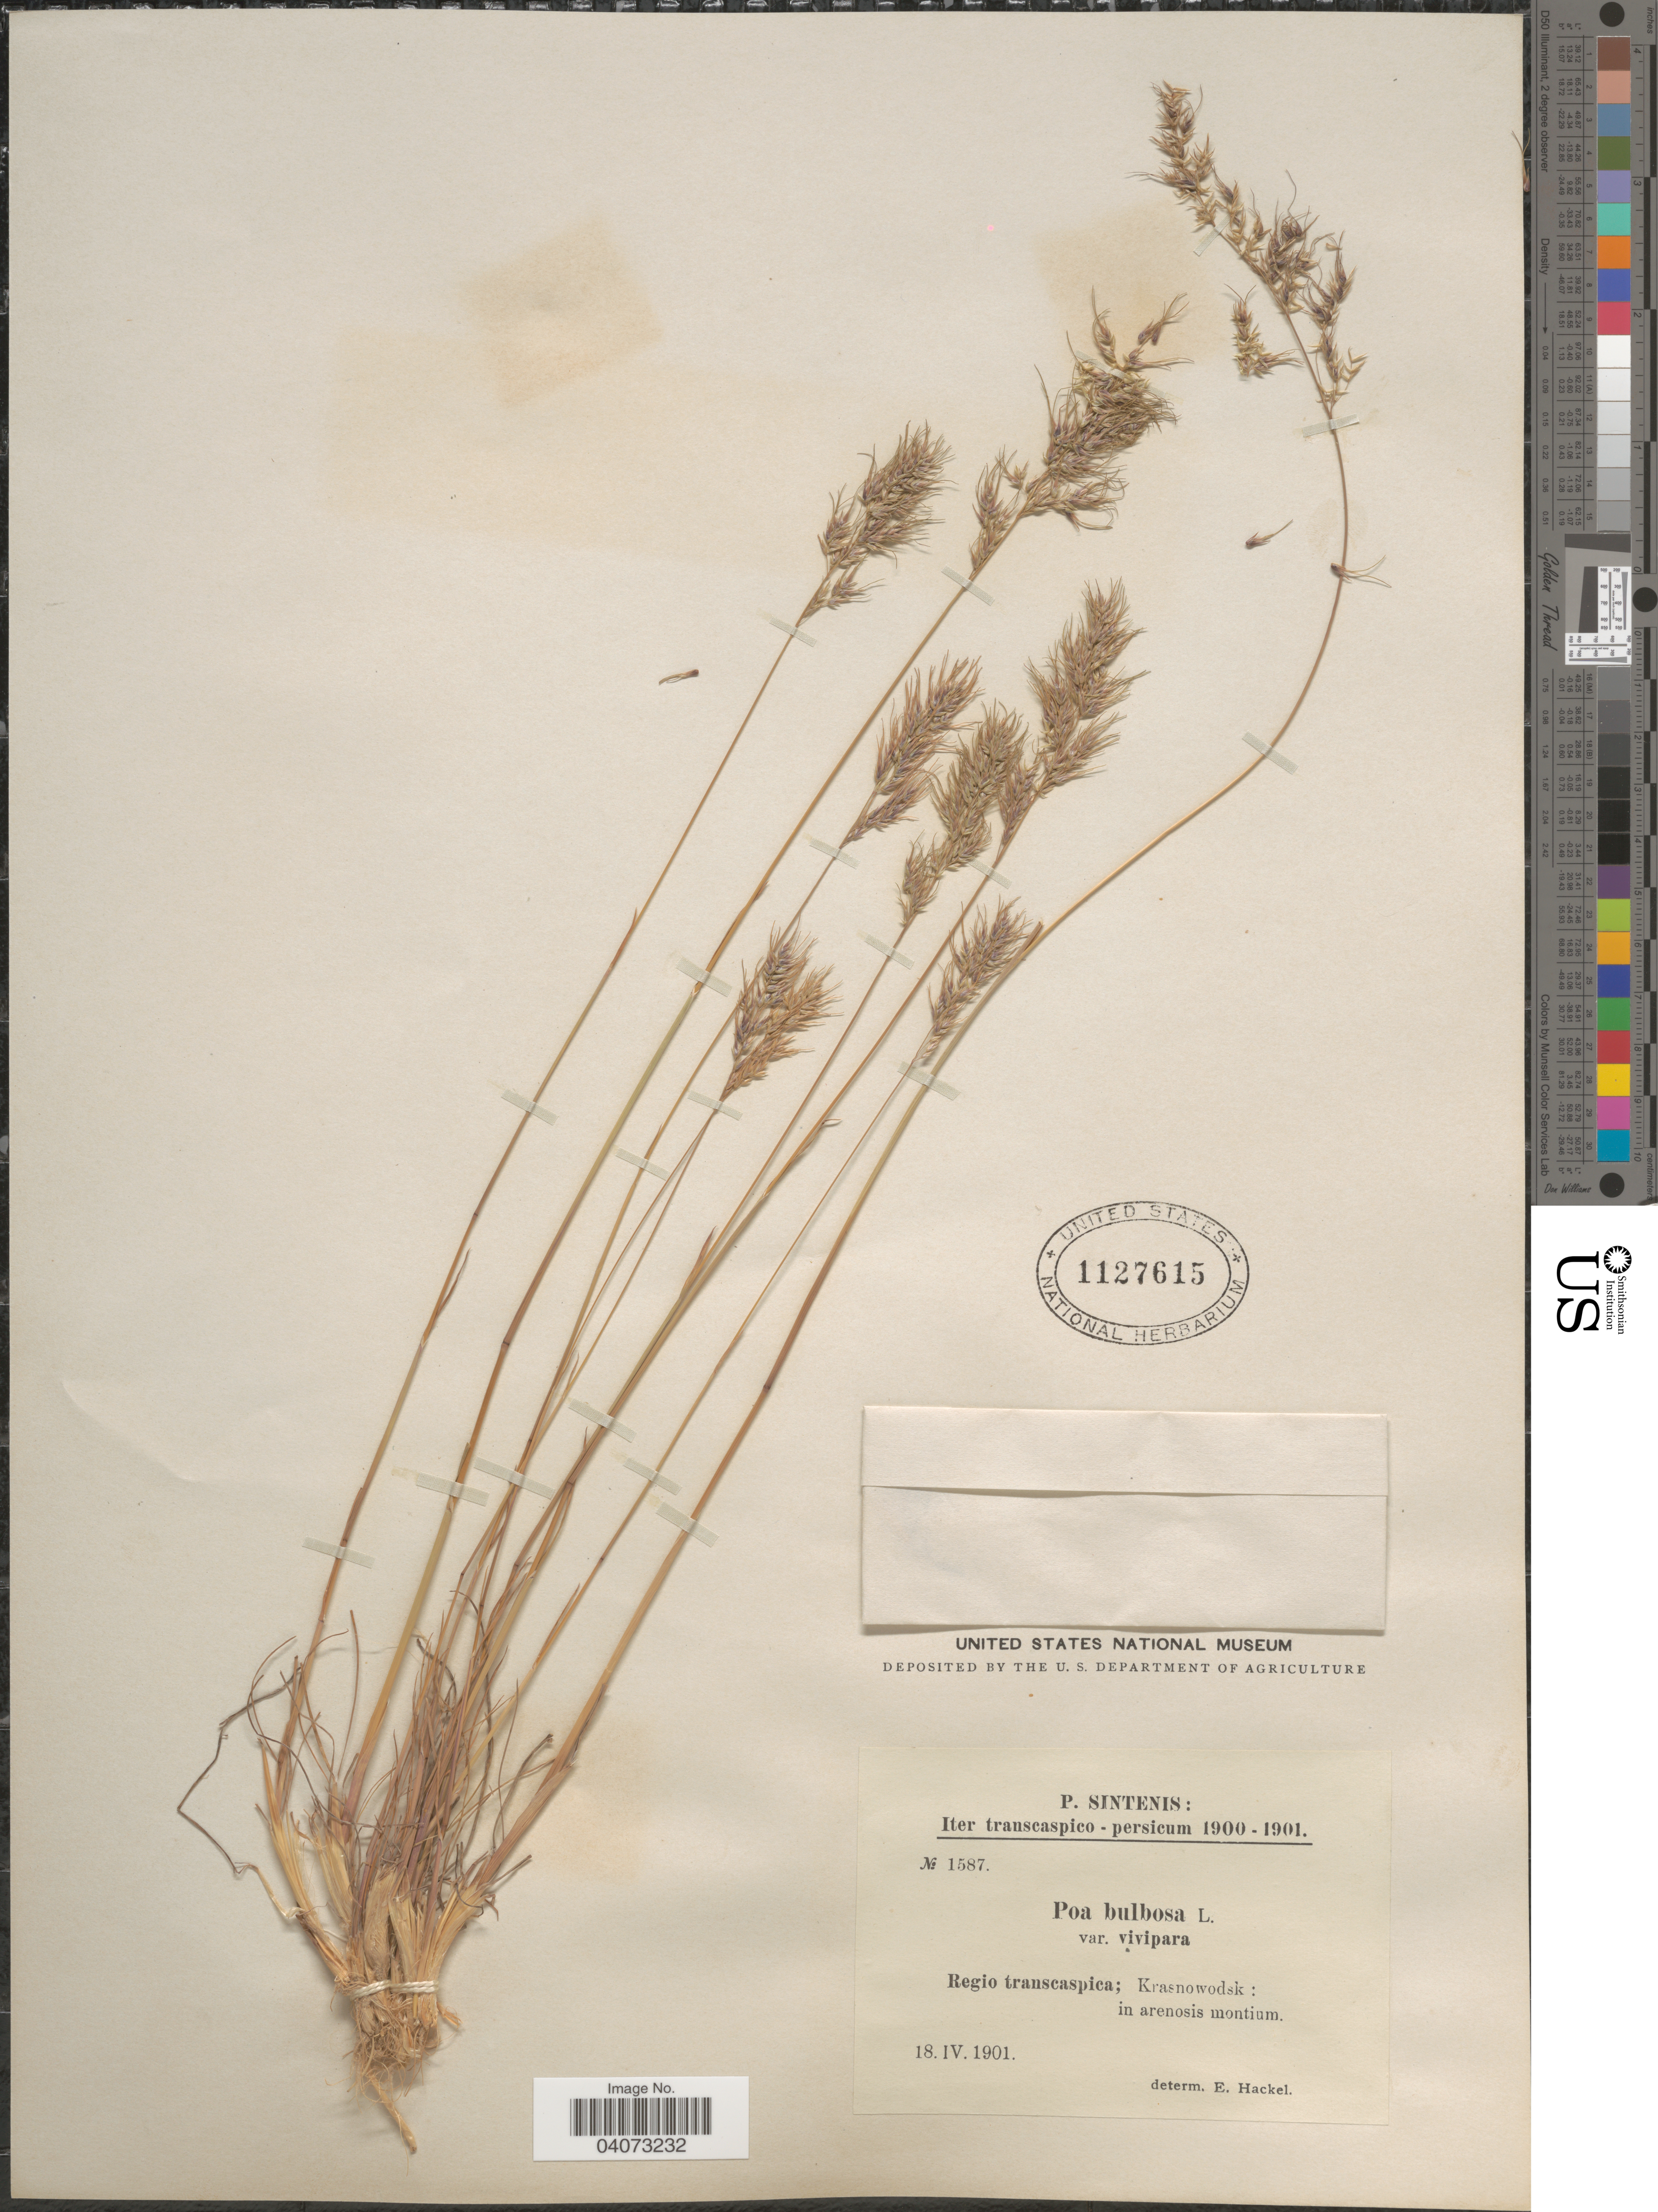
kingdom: Plantae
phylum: Tracheophyta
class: Liliopsida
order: Poales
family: Poaceae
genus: Poa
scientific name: Poa bulbosa subsp. bulbosa var. vivipara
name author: Koeler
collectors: P. Sintenis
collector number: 1587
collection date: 1901-04-18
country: Iran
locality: Iter transcaspico - persicum 1900 - 1901. Regio transcaspica; Krasnowodsk: in arenosis montium.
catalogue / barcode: US 1127615